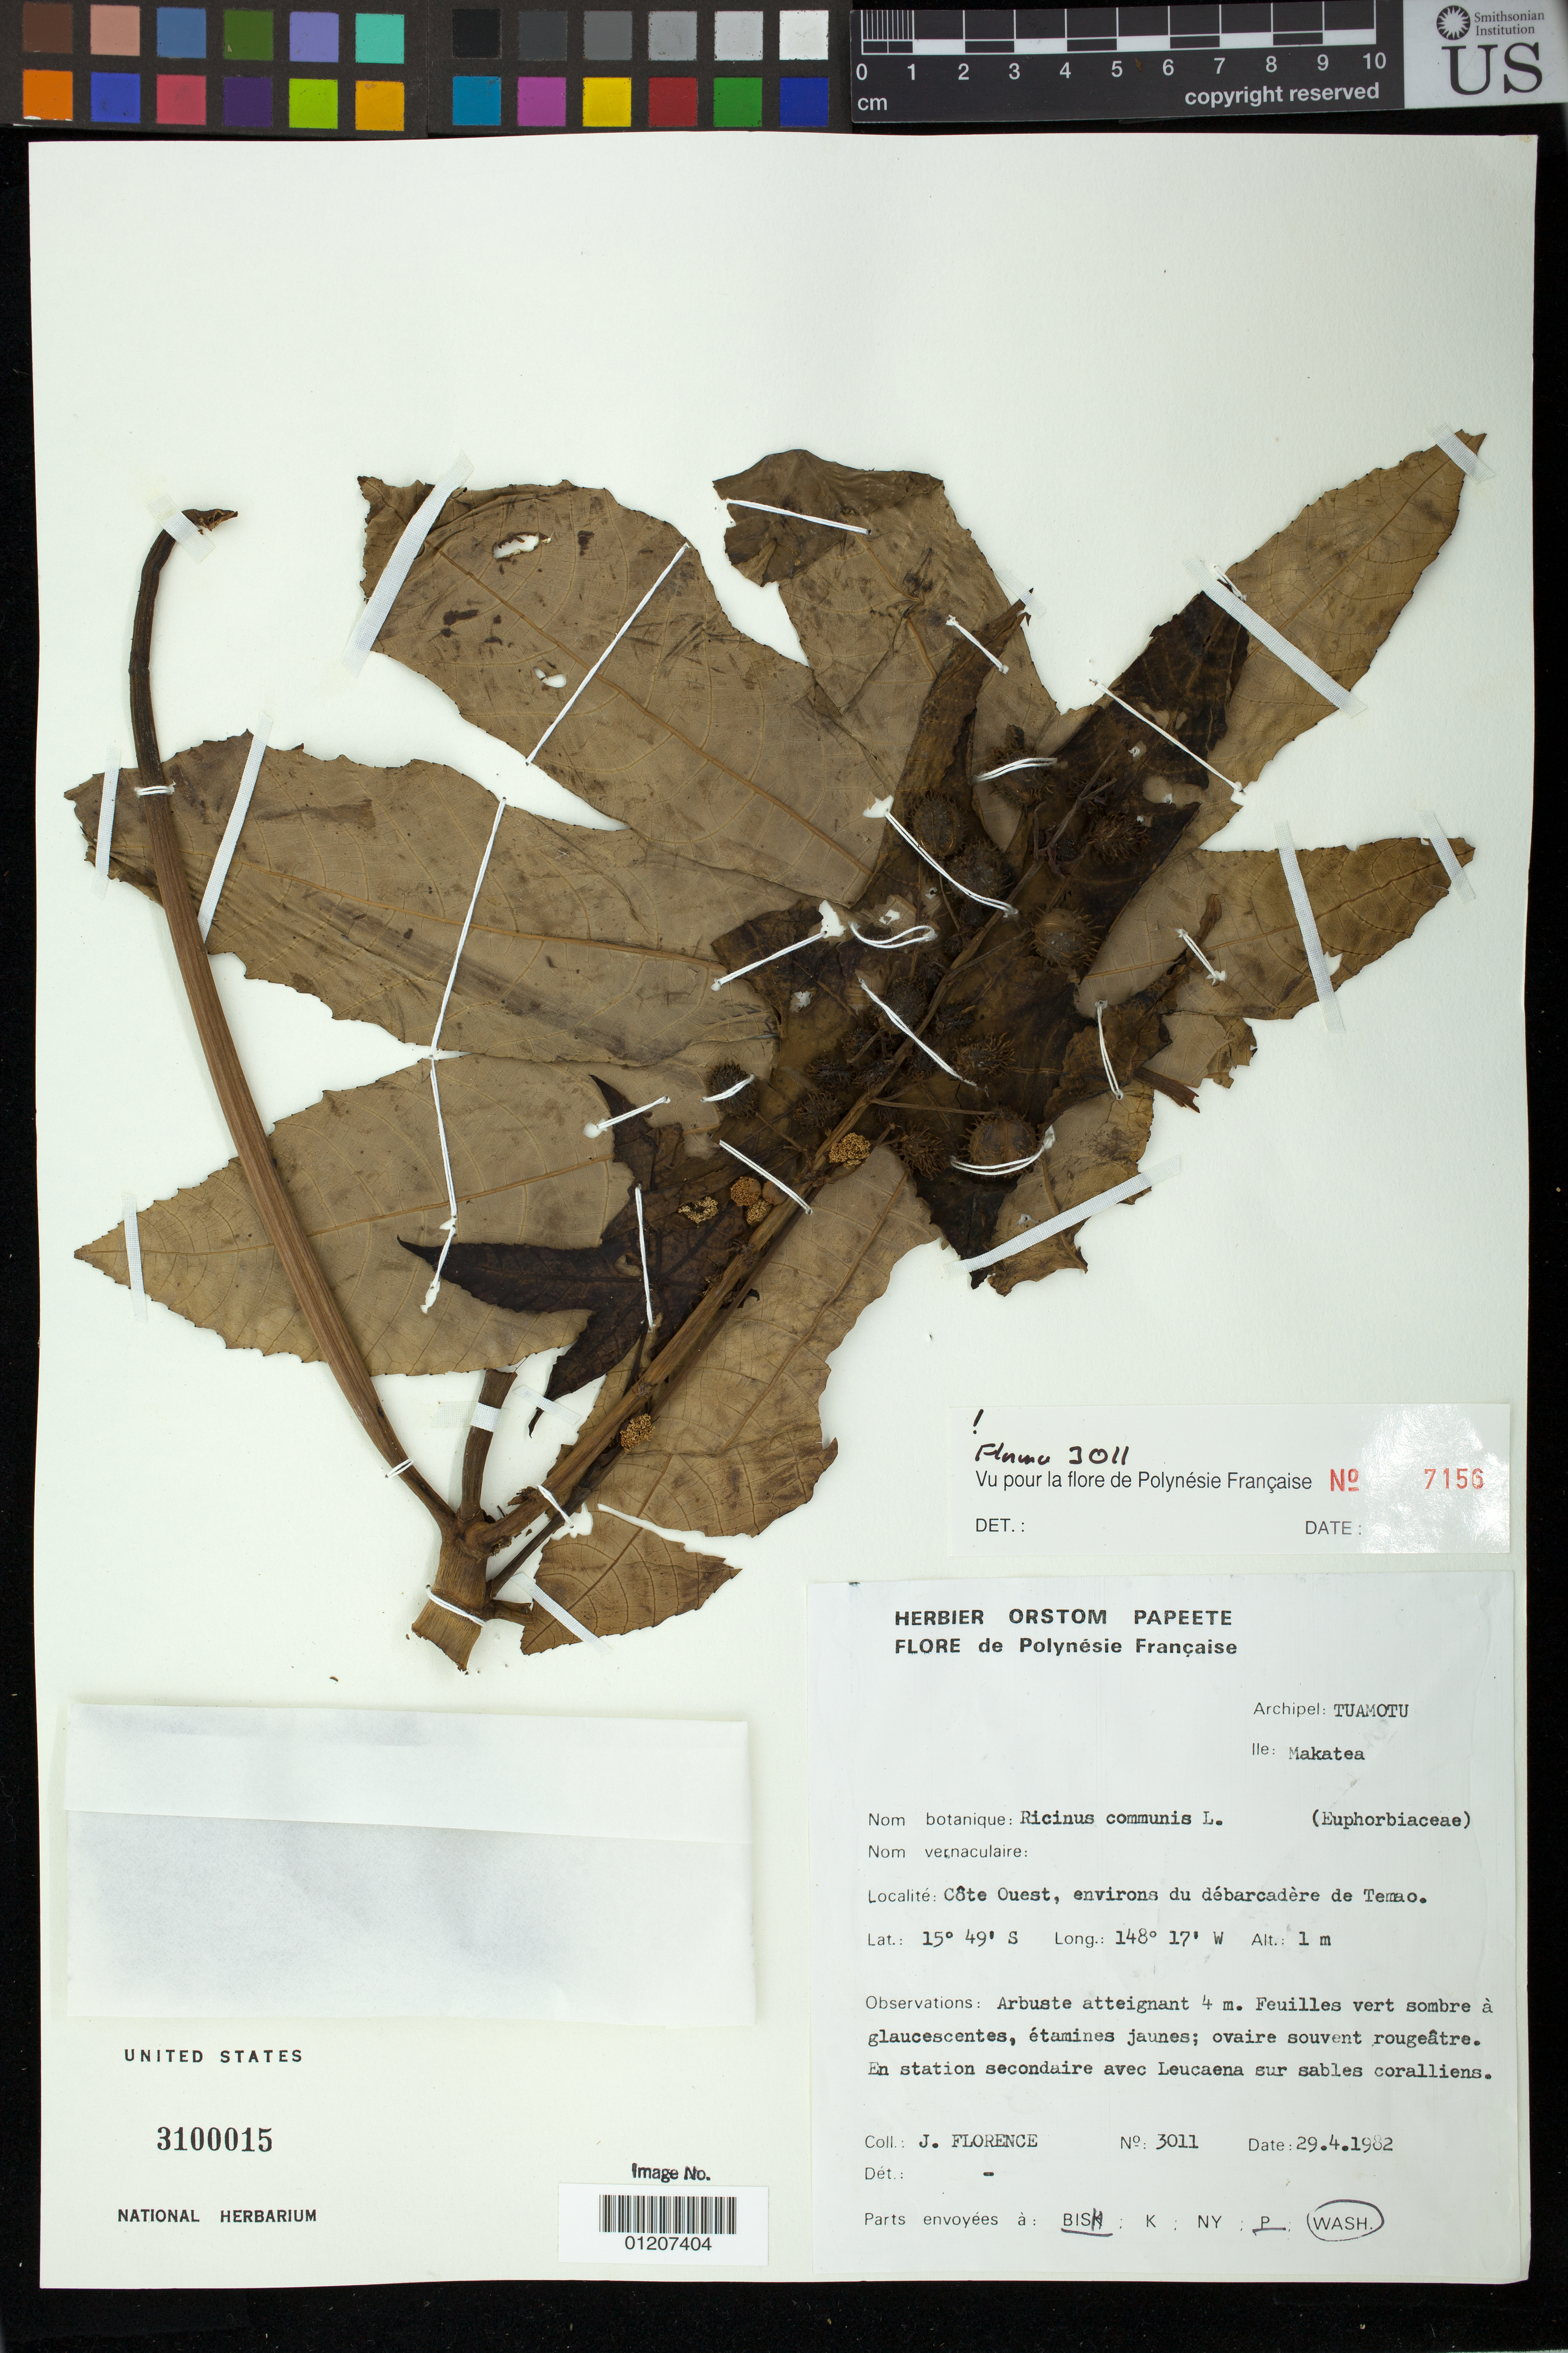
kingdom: Plantae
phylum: Tracheophyta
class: Magnoliopsida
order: Malpighiales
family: Euphorbiaceae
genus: Ricinus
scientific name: Ricinus communis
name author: L.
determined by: Florence, J.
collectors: J. Florence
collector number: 3011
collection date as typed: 29 Apr 1982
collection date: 1982-04-29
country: French Polynesia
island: Makatea [Aurora]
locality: Cote ouest, environ du debarcadere do tomao [Tuamotu Archipelago]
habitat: En station secondaire.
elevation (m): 1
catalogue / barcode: US 3100015